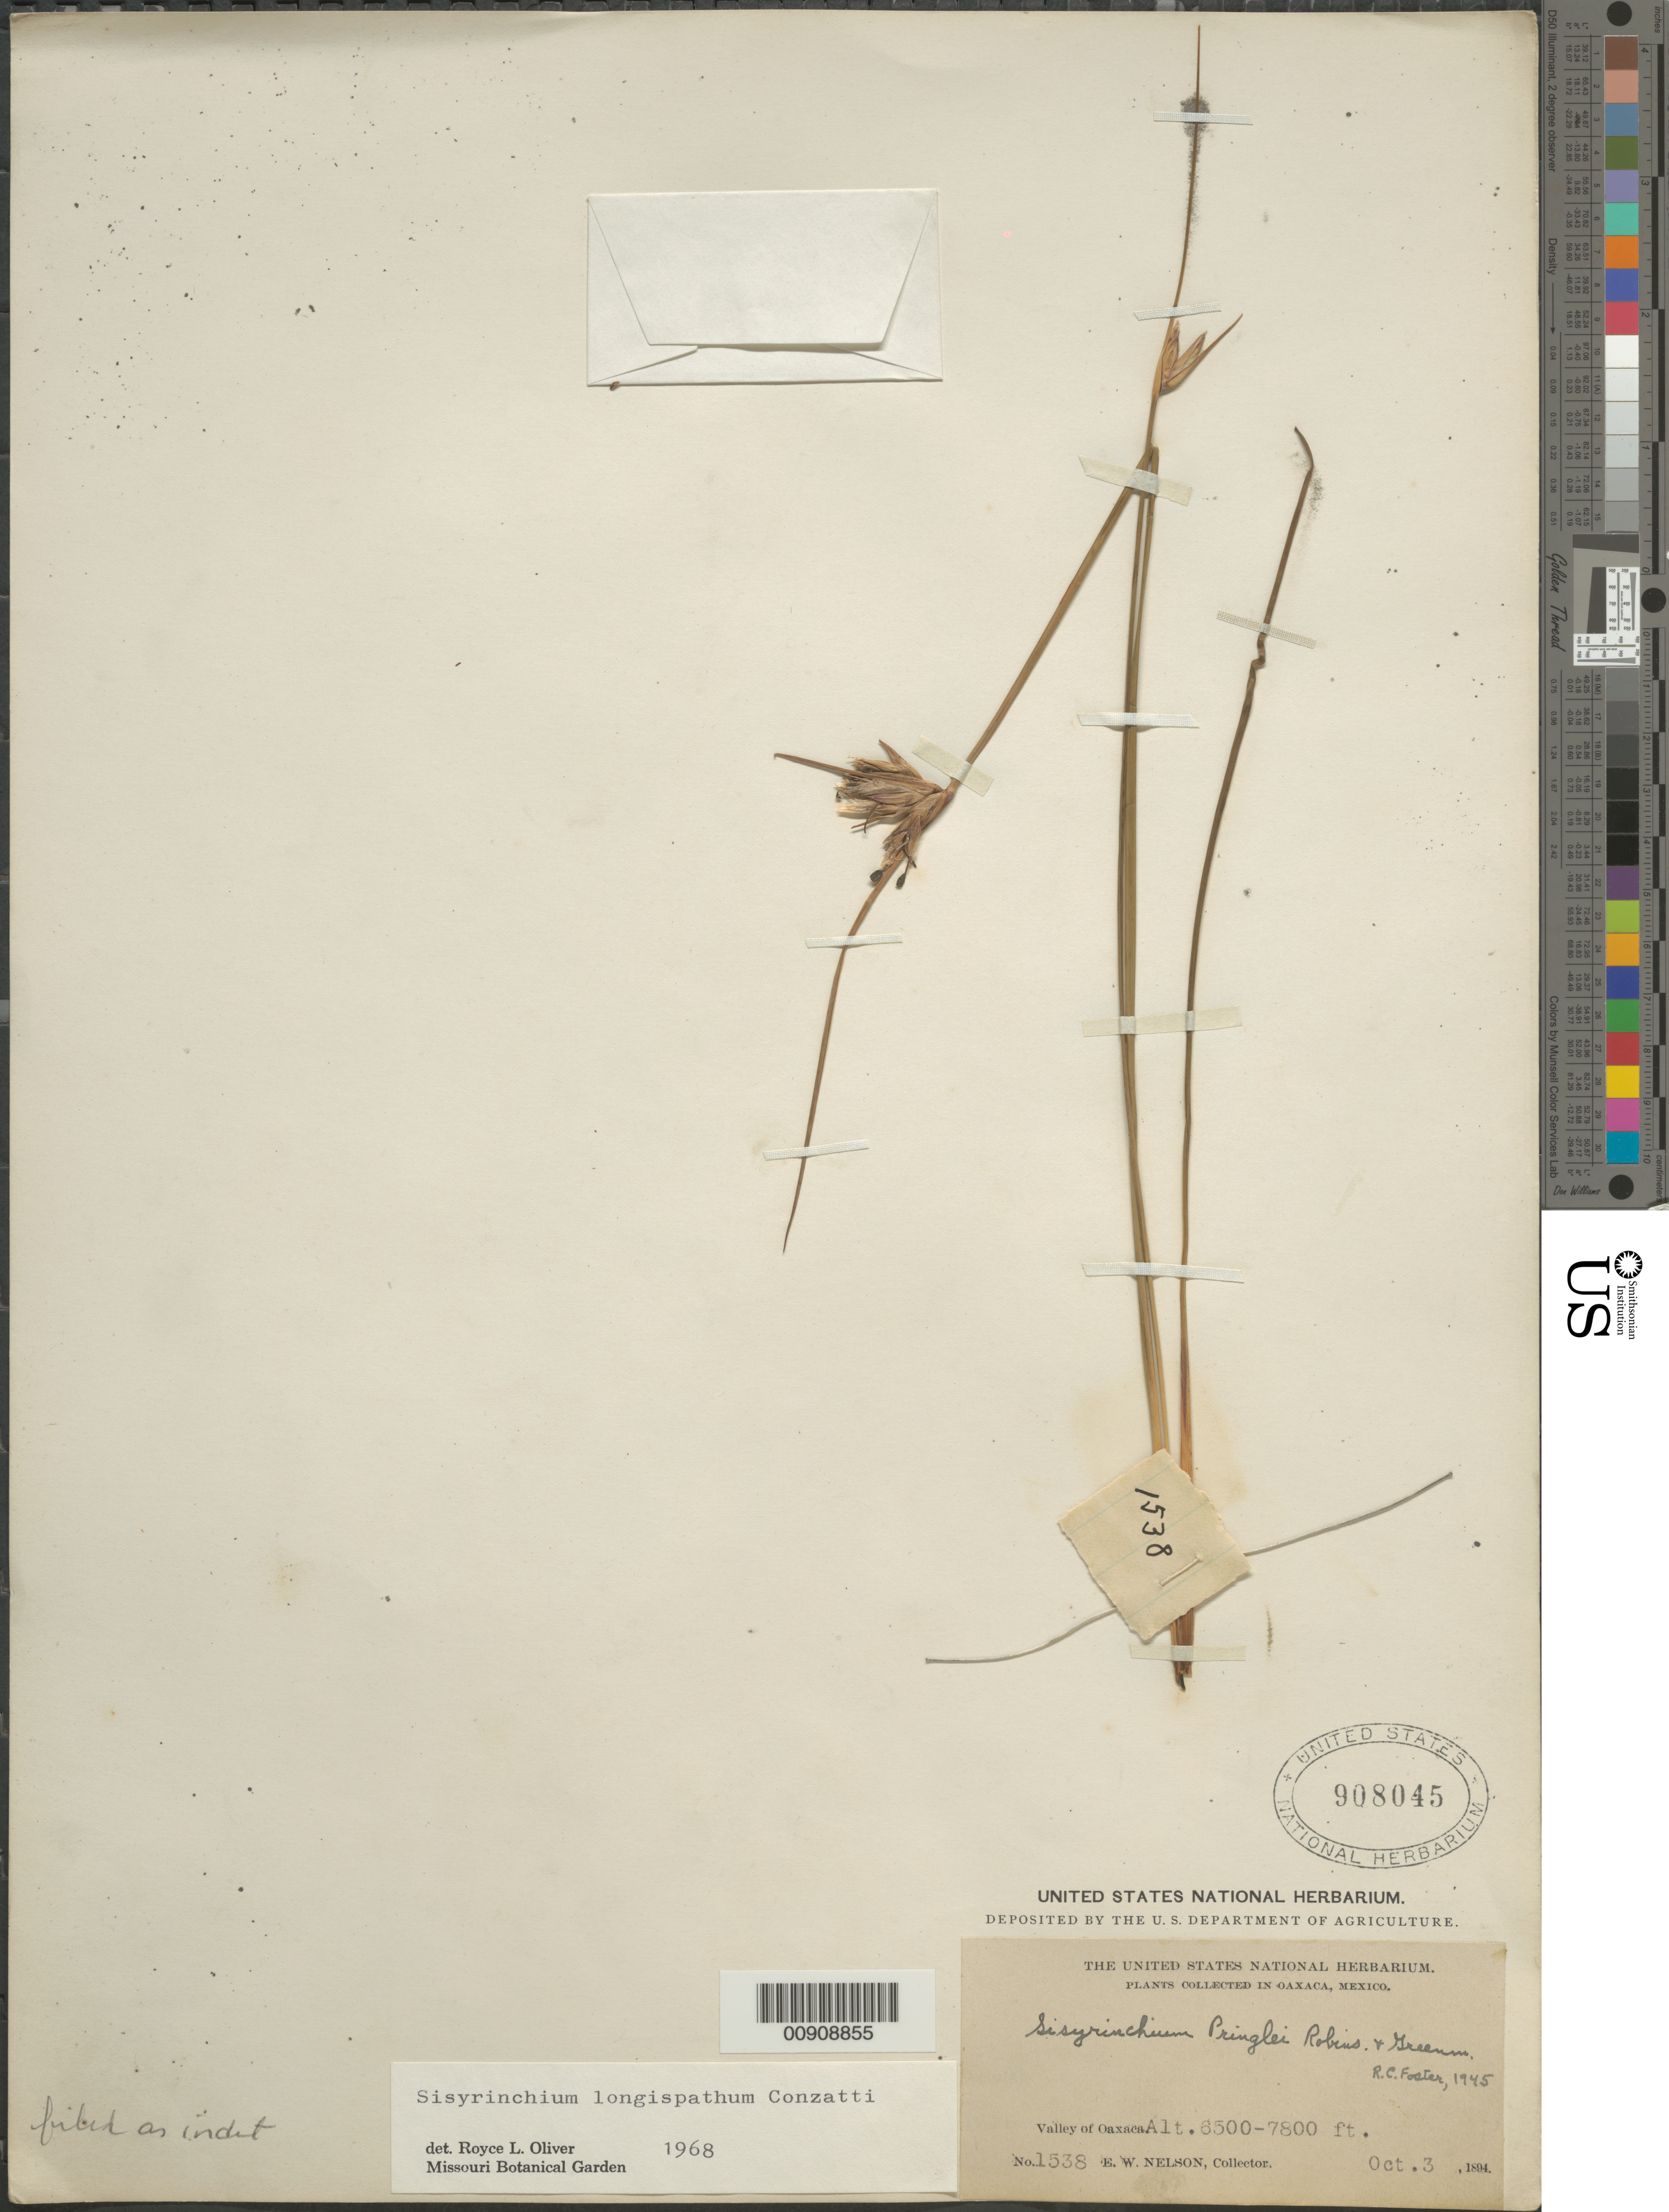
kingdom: Plantae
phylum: Tracheophyta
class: Liliopsida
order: Asparagales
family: Iridaceae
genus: Sisyrinchium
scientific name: Sisyrinchium sp.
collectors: E. W. Nelson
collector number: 1538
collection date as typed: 03 Oct 1894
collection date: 1894-10-03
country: Mexico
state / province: Oaxaca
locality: Valley of Oaxaca.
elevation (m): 1981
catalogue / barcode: US 908045